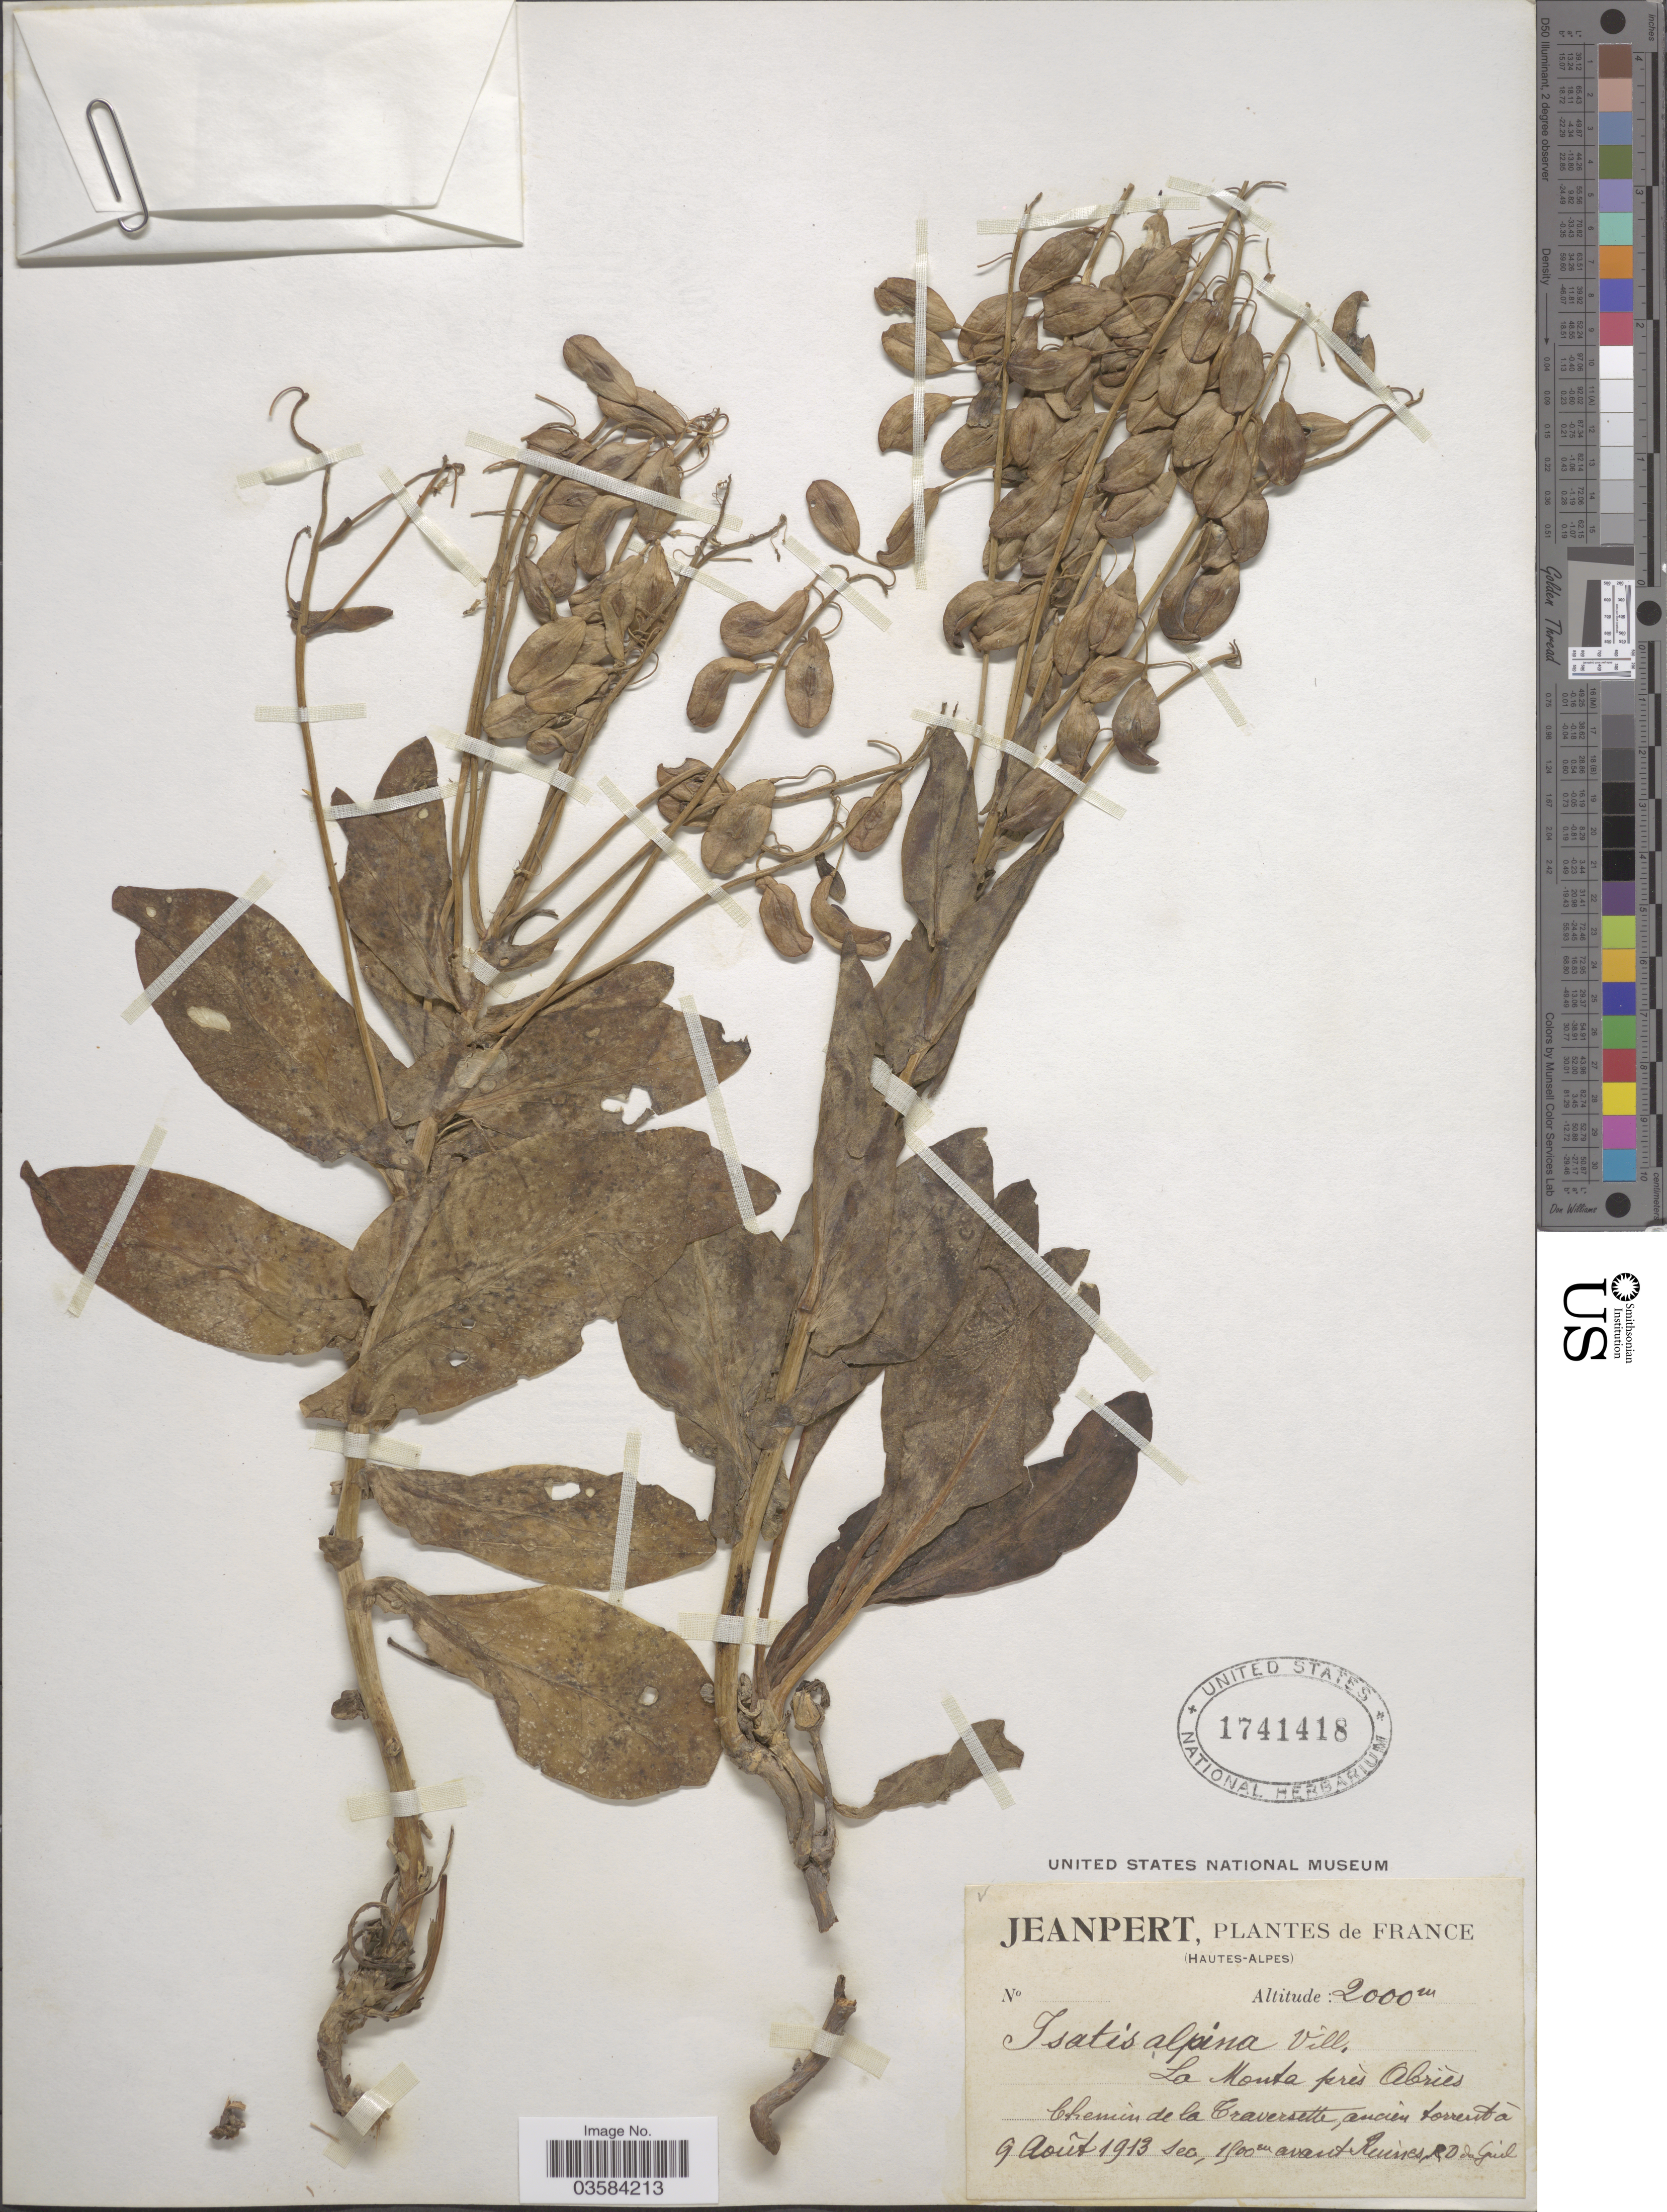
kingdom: Plantae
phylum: Tracheophyta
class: Magnoliopsida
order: Brassicales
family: Brassicaceae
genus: Isatis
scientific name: Isatis alpina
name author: All.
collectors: R. Da Gaul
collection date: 1913-08-09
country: France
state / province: Provence-Alpes-Côte d'Azur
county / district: Hautes-Alpes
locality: Hautes-Alpes. La Monta près Abriès. Chemin de la Traversette, ancien torrent á. Sea, 1500 m avant Ruines.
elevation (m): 2000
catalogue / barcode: US 1741418